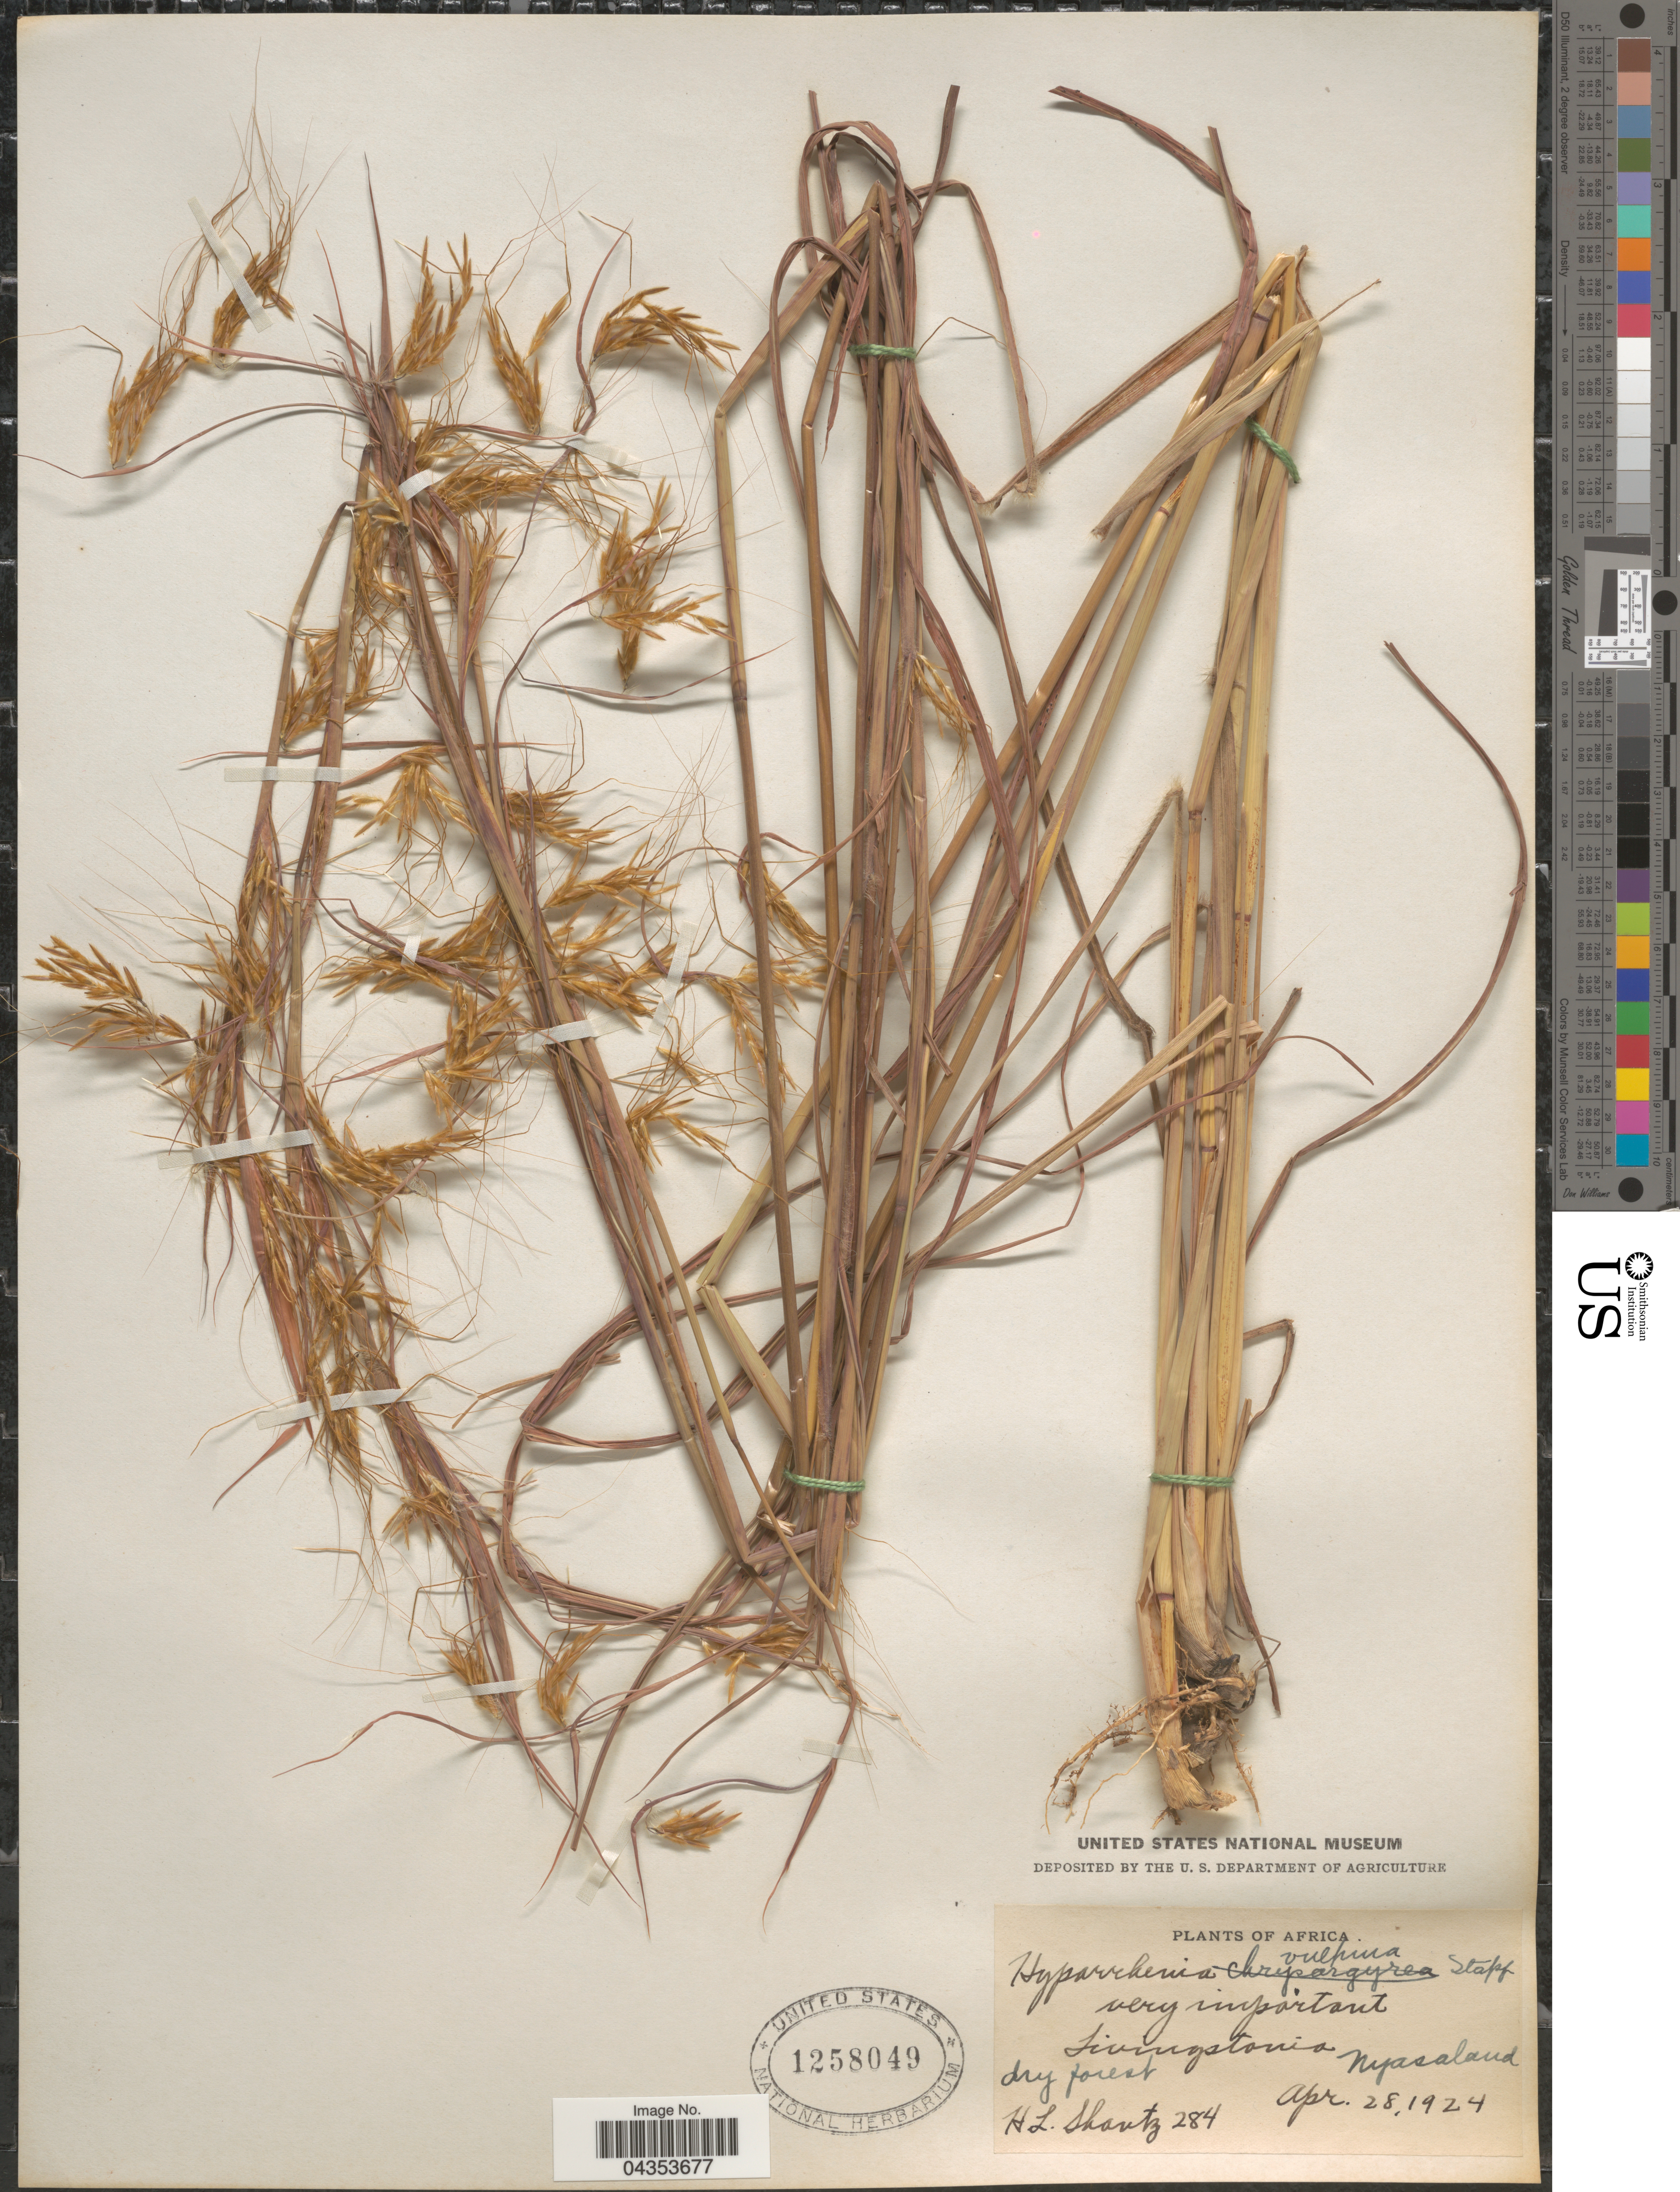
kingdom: Plantae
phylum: Tracheophyta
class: Liliopsida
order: Poales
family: Poaceae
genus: Hyparrhenia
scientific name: Hyparrhenia nyassae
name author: (Rendle) Stapf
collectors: H. Shantz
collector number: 284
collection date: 1924-04-28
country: Malawi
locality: Livingstonia. Nyasaland.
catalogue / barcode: US 1258049